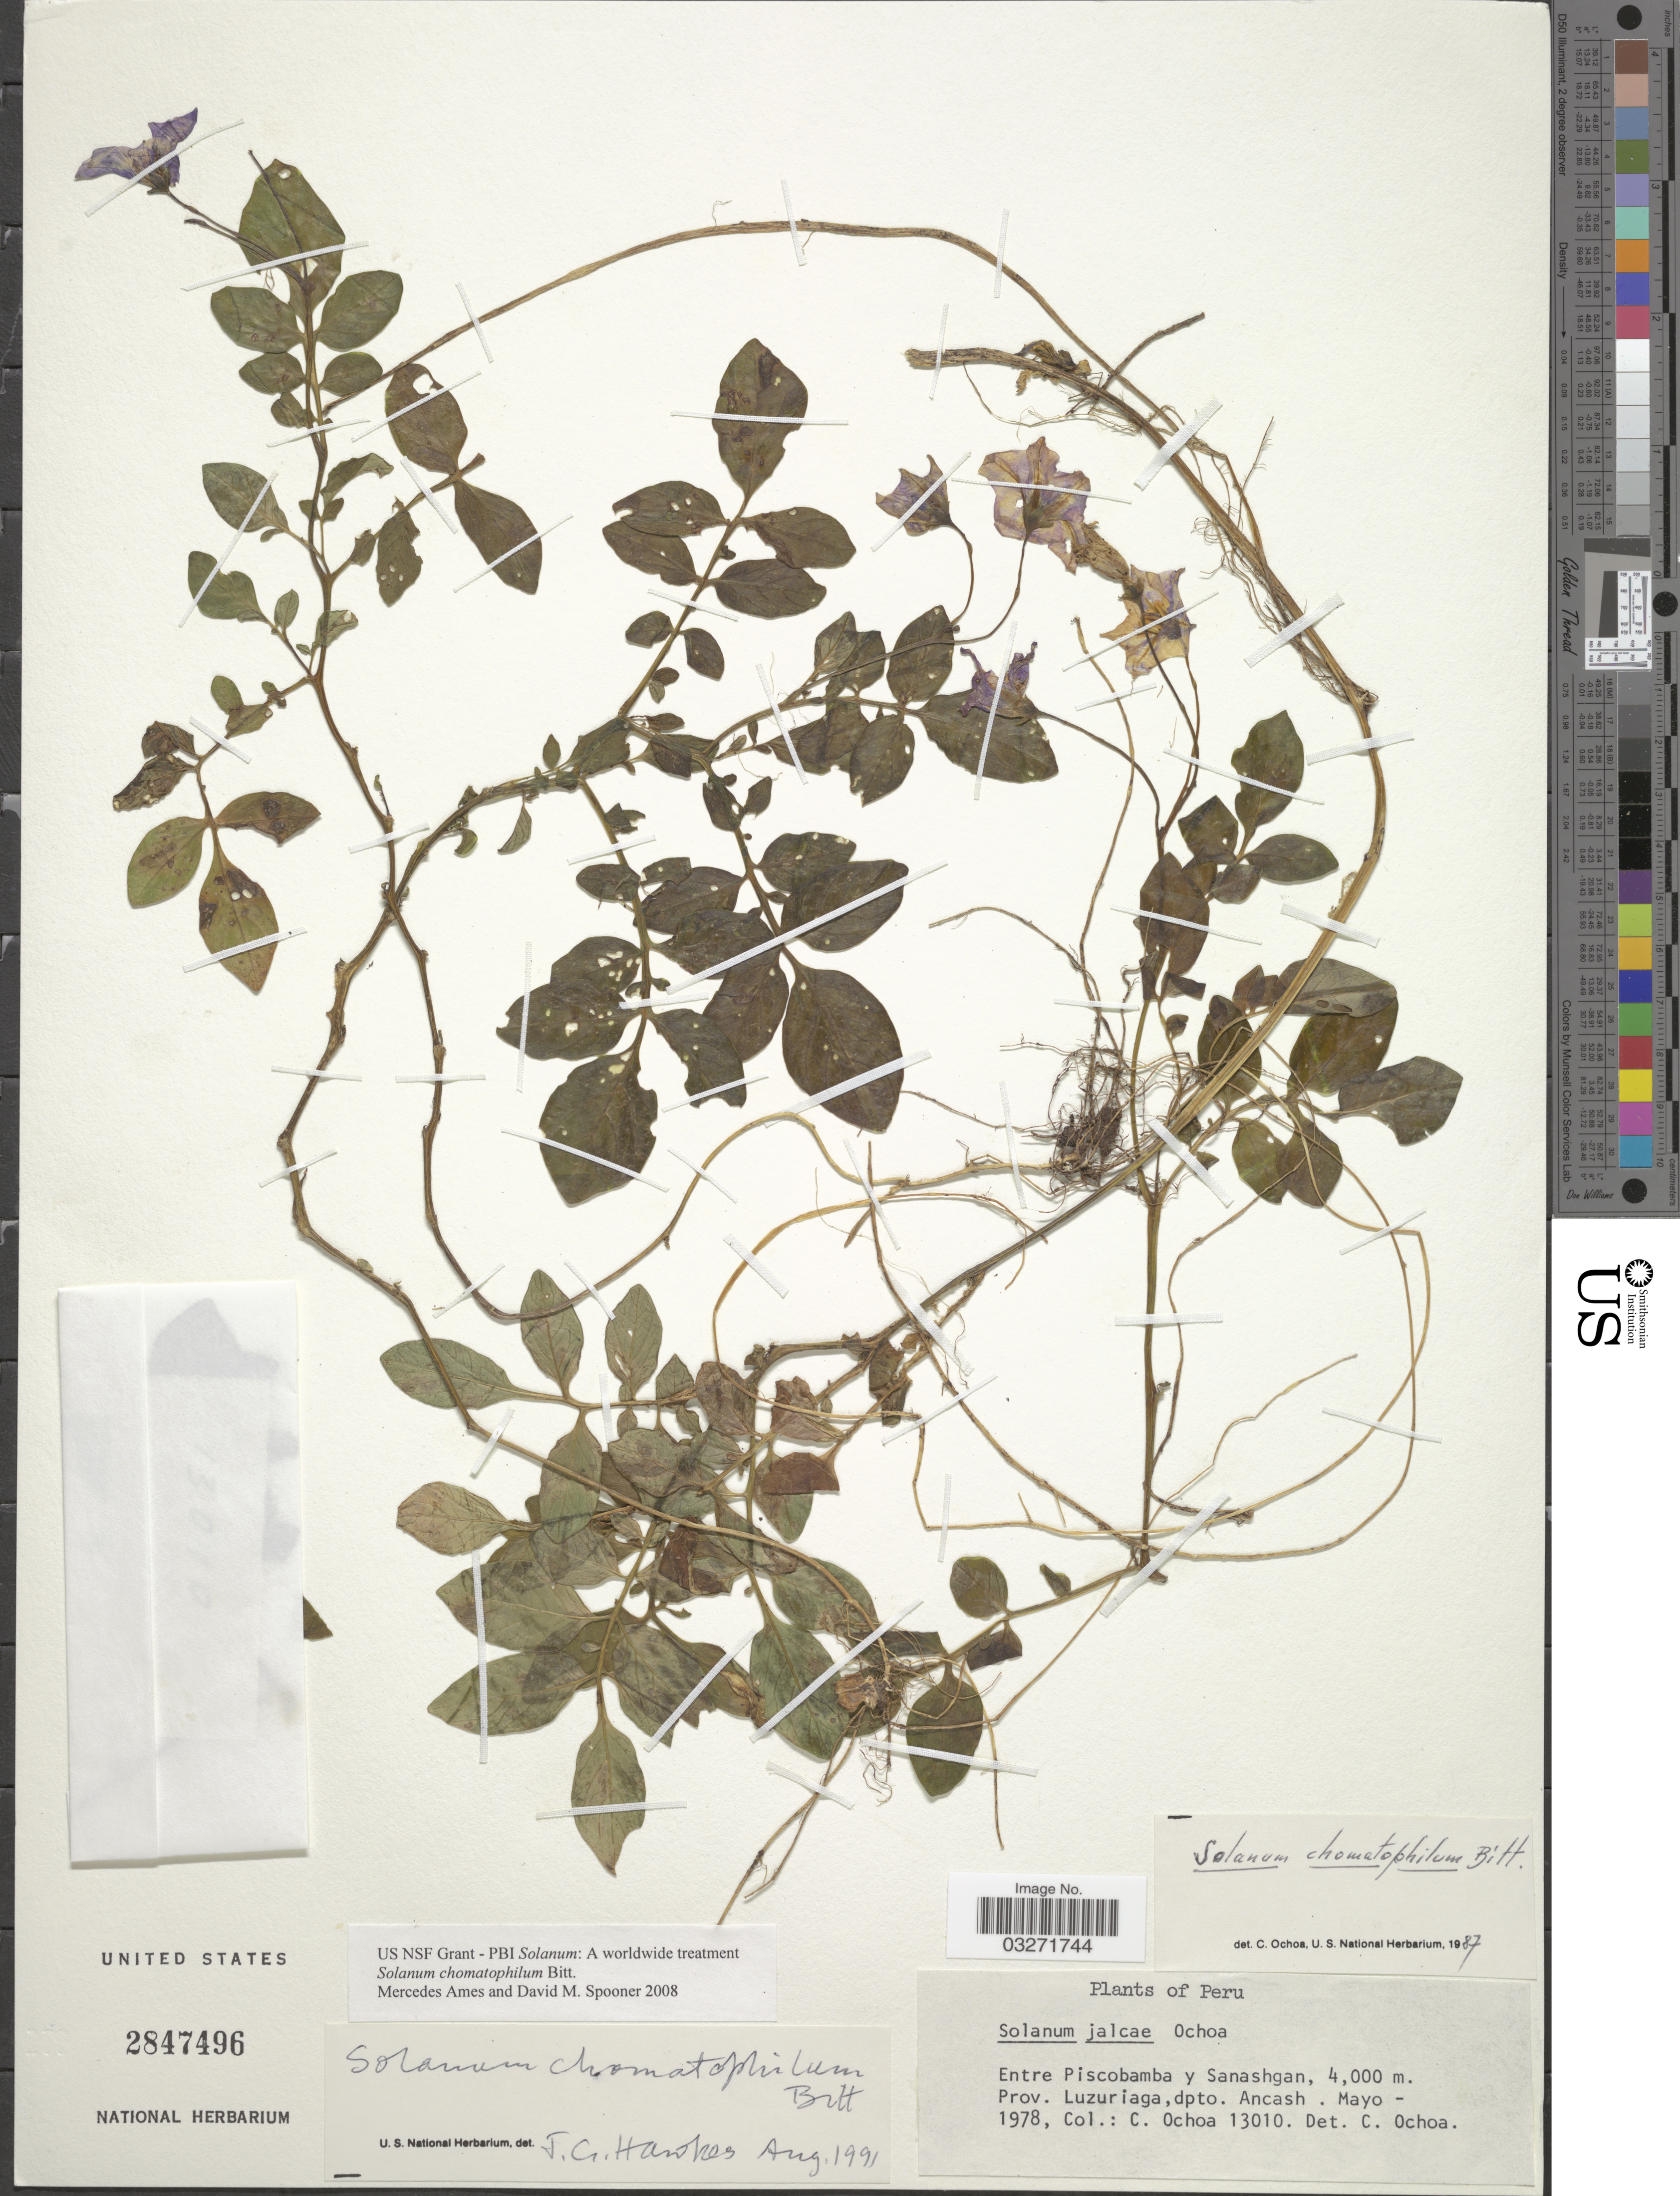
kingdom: Plantae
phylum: Tracheophyta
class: Magnoliopsida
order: Solanales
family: Solanaceae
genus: Solanum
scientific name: Solanum chomatophilum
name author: Bitter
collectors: C. Ochoa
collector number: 13010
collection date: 1978-05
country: Peru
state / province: Ancash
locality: Entre Piscobamba y Sanashgan, Prov. Luzuriaga, dpto. Ancash.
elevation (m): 4000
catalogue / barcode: US 2847496